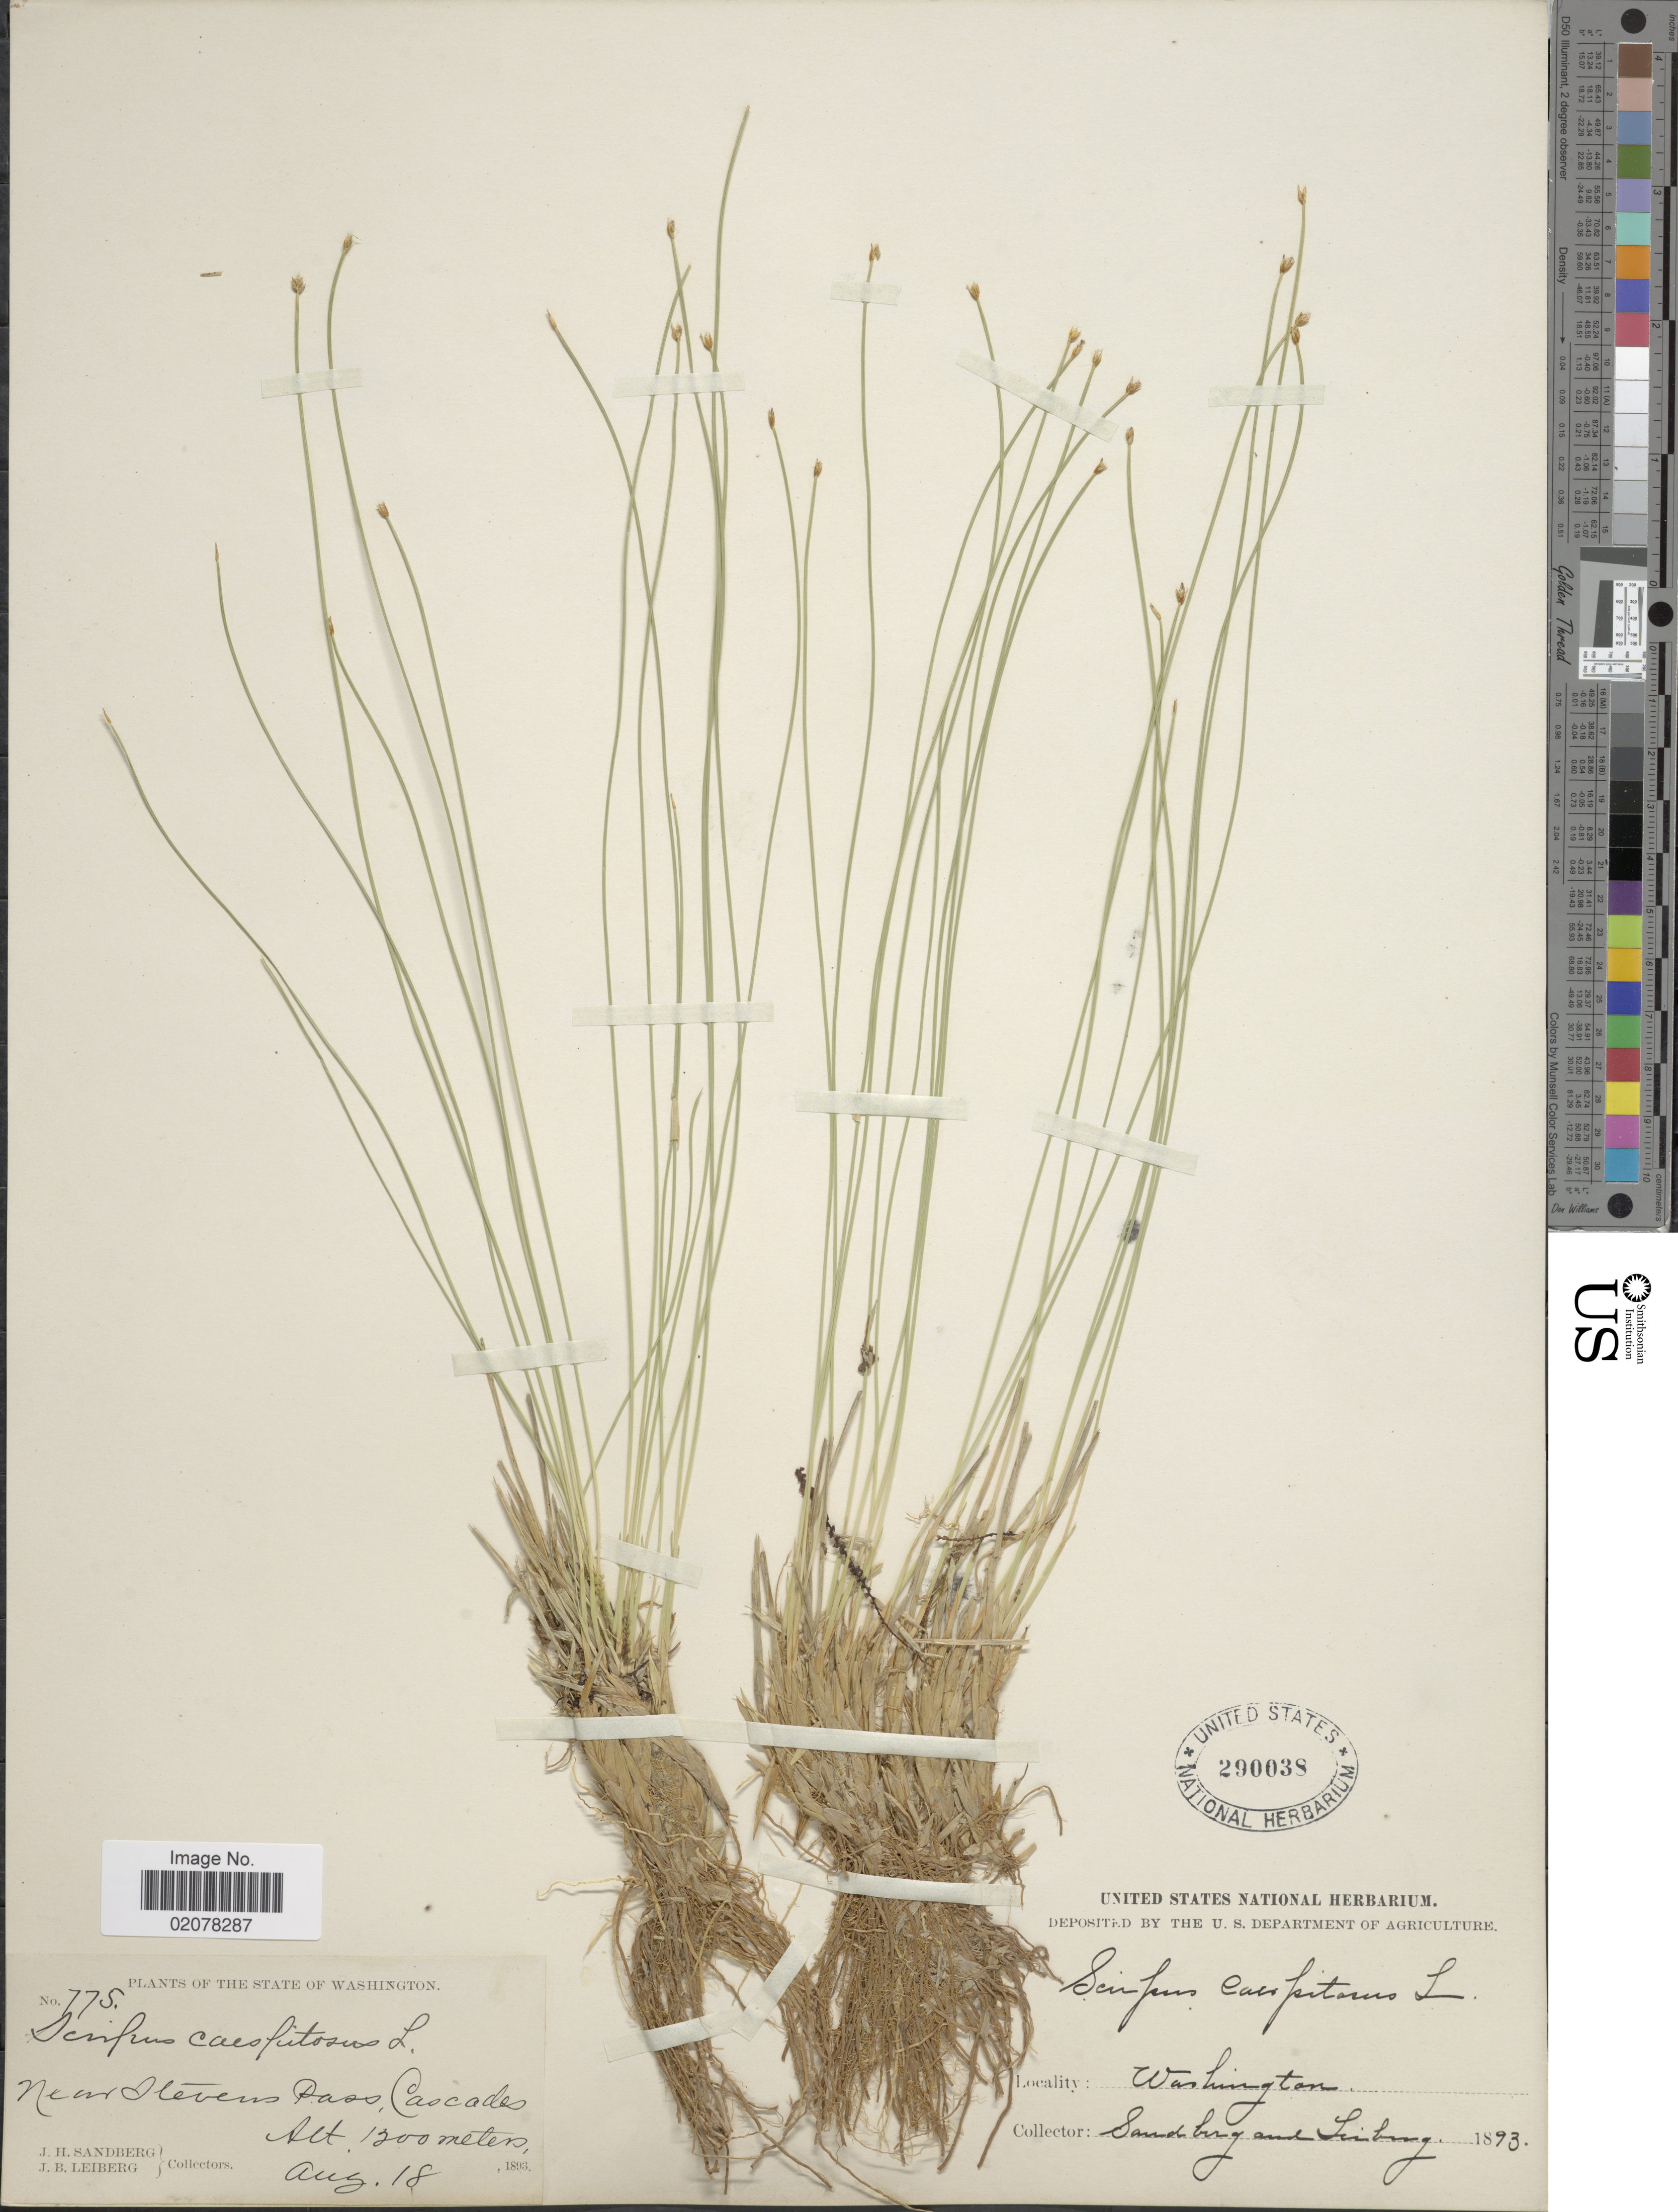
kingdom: Plantae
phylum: Tracheophyta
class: Liliopsida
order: Poales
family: Cyperaceae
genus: Trichophorum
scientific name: Trichophorum cespitosum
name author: (L.) Hartm.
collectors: J. H. Sandberg & J. B. Leiberg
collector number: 775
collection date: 1893-08-18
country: United States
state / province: Washington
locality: Near Stevens Pass, Cascades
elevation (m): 1300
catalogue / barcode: US 290038